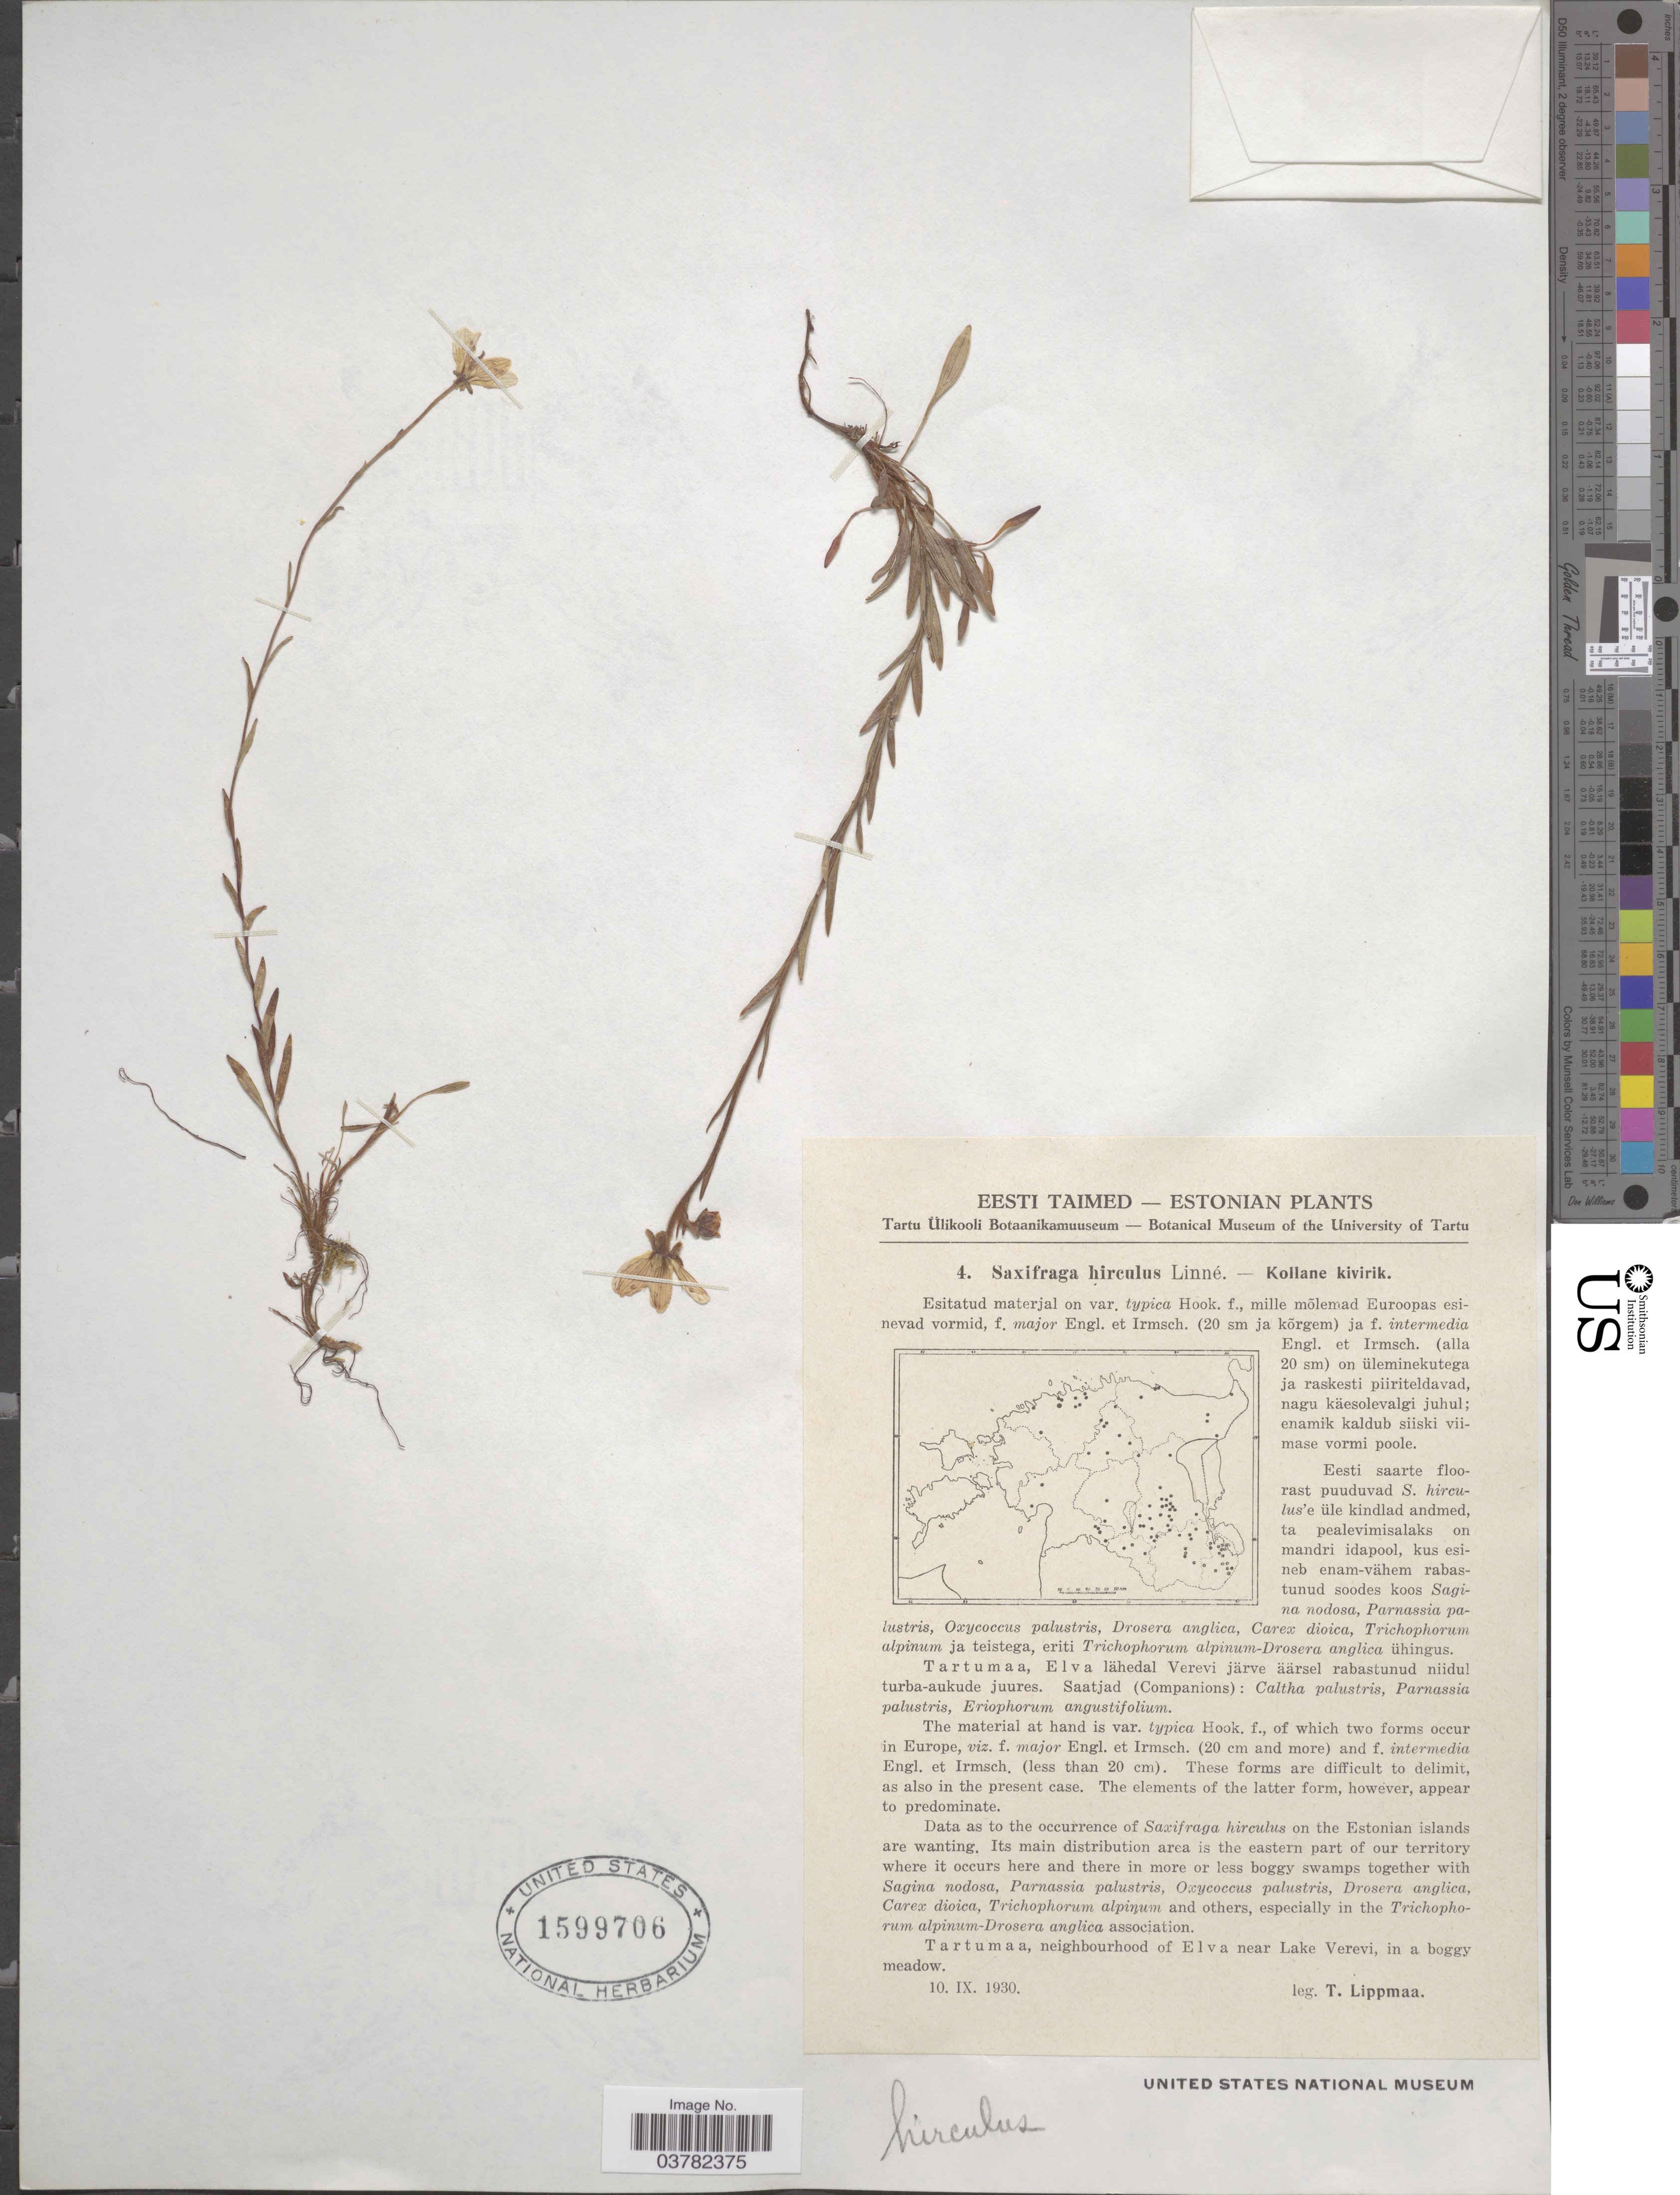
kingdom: Plantae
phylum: Tracheophyta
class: Magnoliopsida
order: Saxifragales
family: Saxifragaceae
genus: Saxifraga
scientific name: Saxifraga hirculus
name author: L.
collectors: T. Lippmaa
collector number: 4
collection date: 1930-09-10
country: Estonia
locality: Tartumaa, neighbourhood of Elva near Lake Verevi, in a boggy meadow.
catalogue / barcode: US 1599706